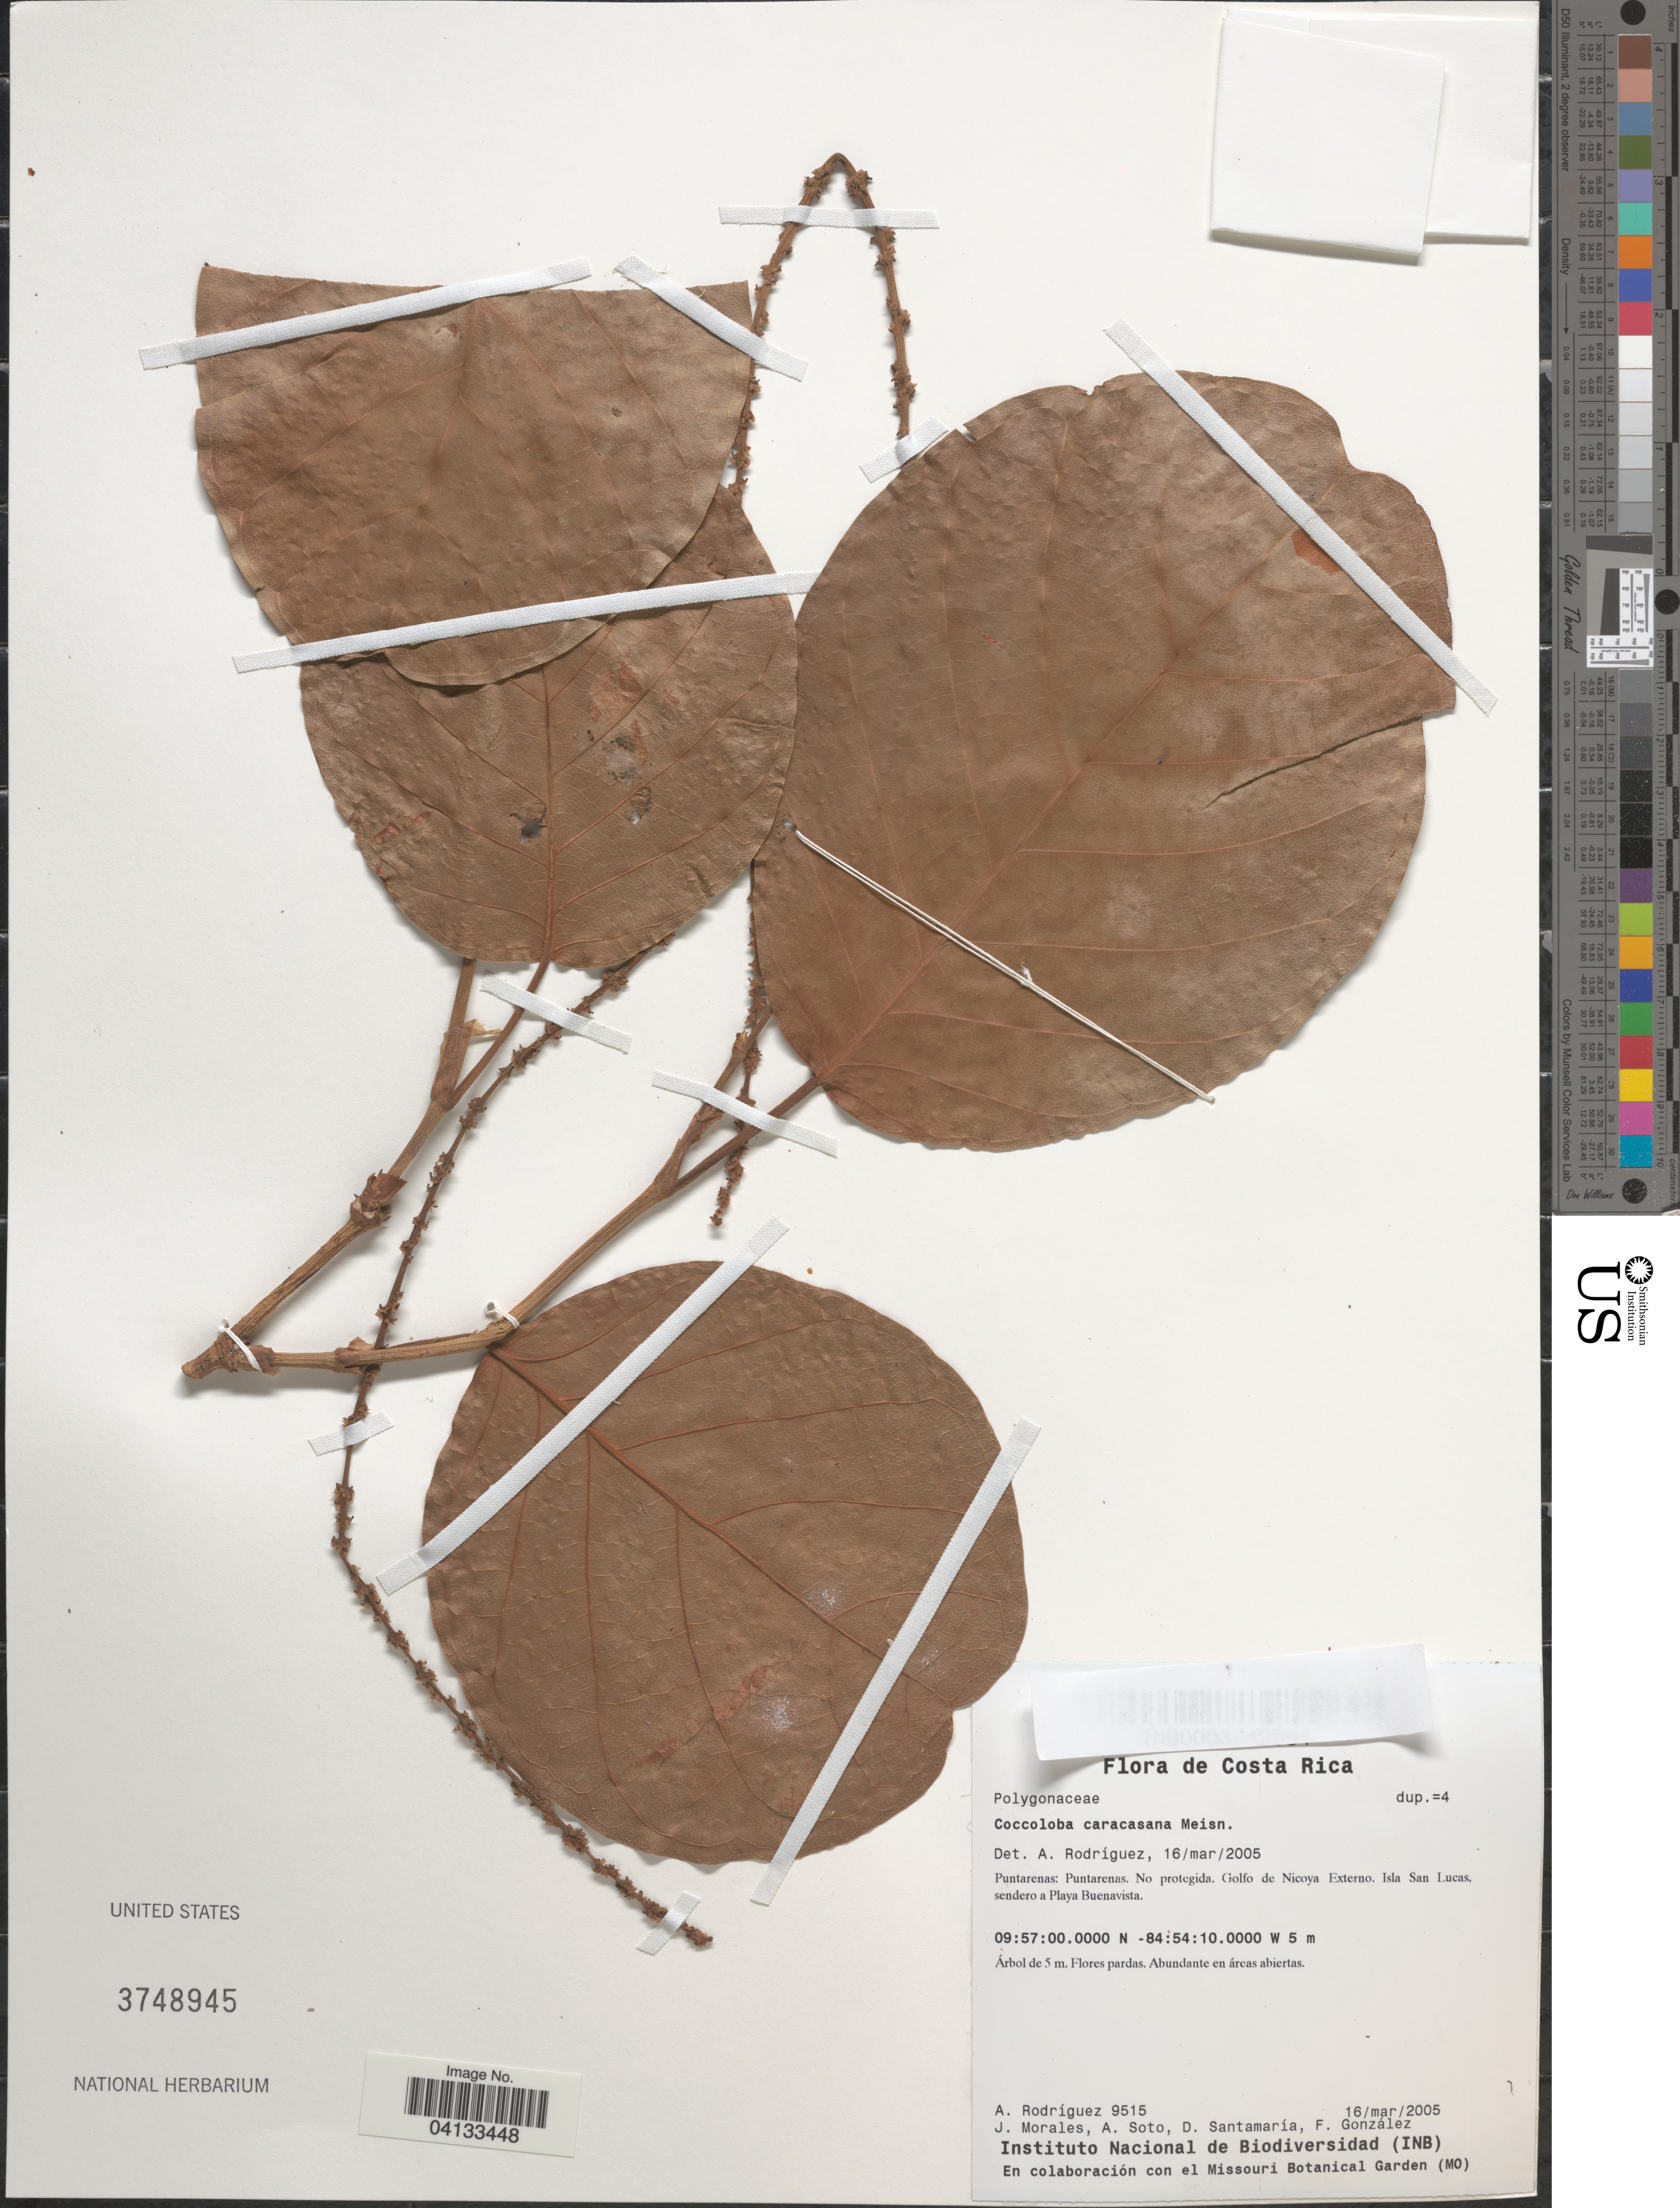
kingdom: Plantae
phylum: Tracheophyta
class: Magnoliopsida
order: Caryophyllales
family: Polygonaceae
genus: Coccoloba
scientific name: Coccoloba caracasana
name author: Meisn.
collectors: A. Rodríguez, J. Morales, A. Soto, D. Santamaria & F. González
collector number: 9515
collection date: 2005-03-16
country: Costa Rica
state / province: Puntarenas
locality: No protegida. Golfo de Nicoya Externo. Isla San Lucas, sendero a Playa Buenavista.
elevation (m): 5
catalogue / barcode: US 3748945